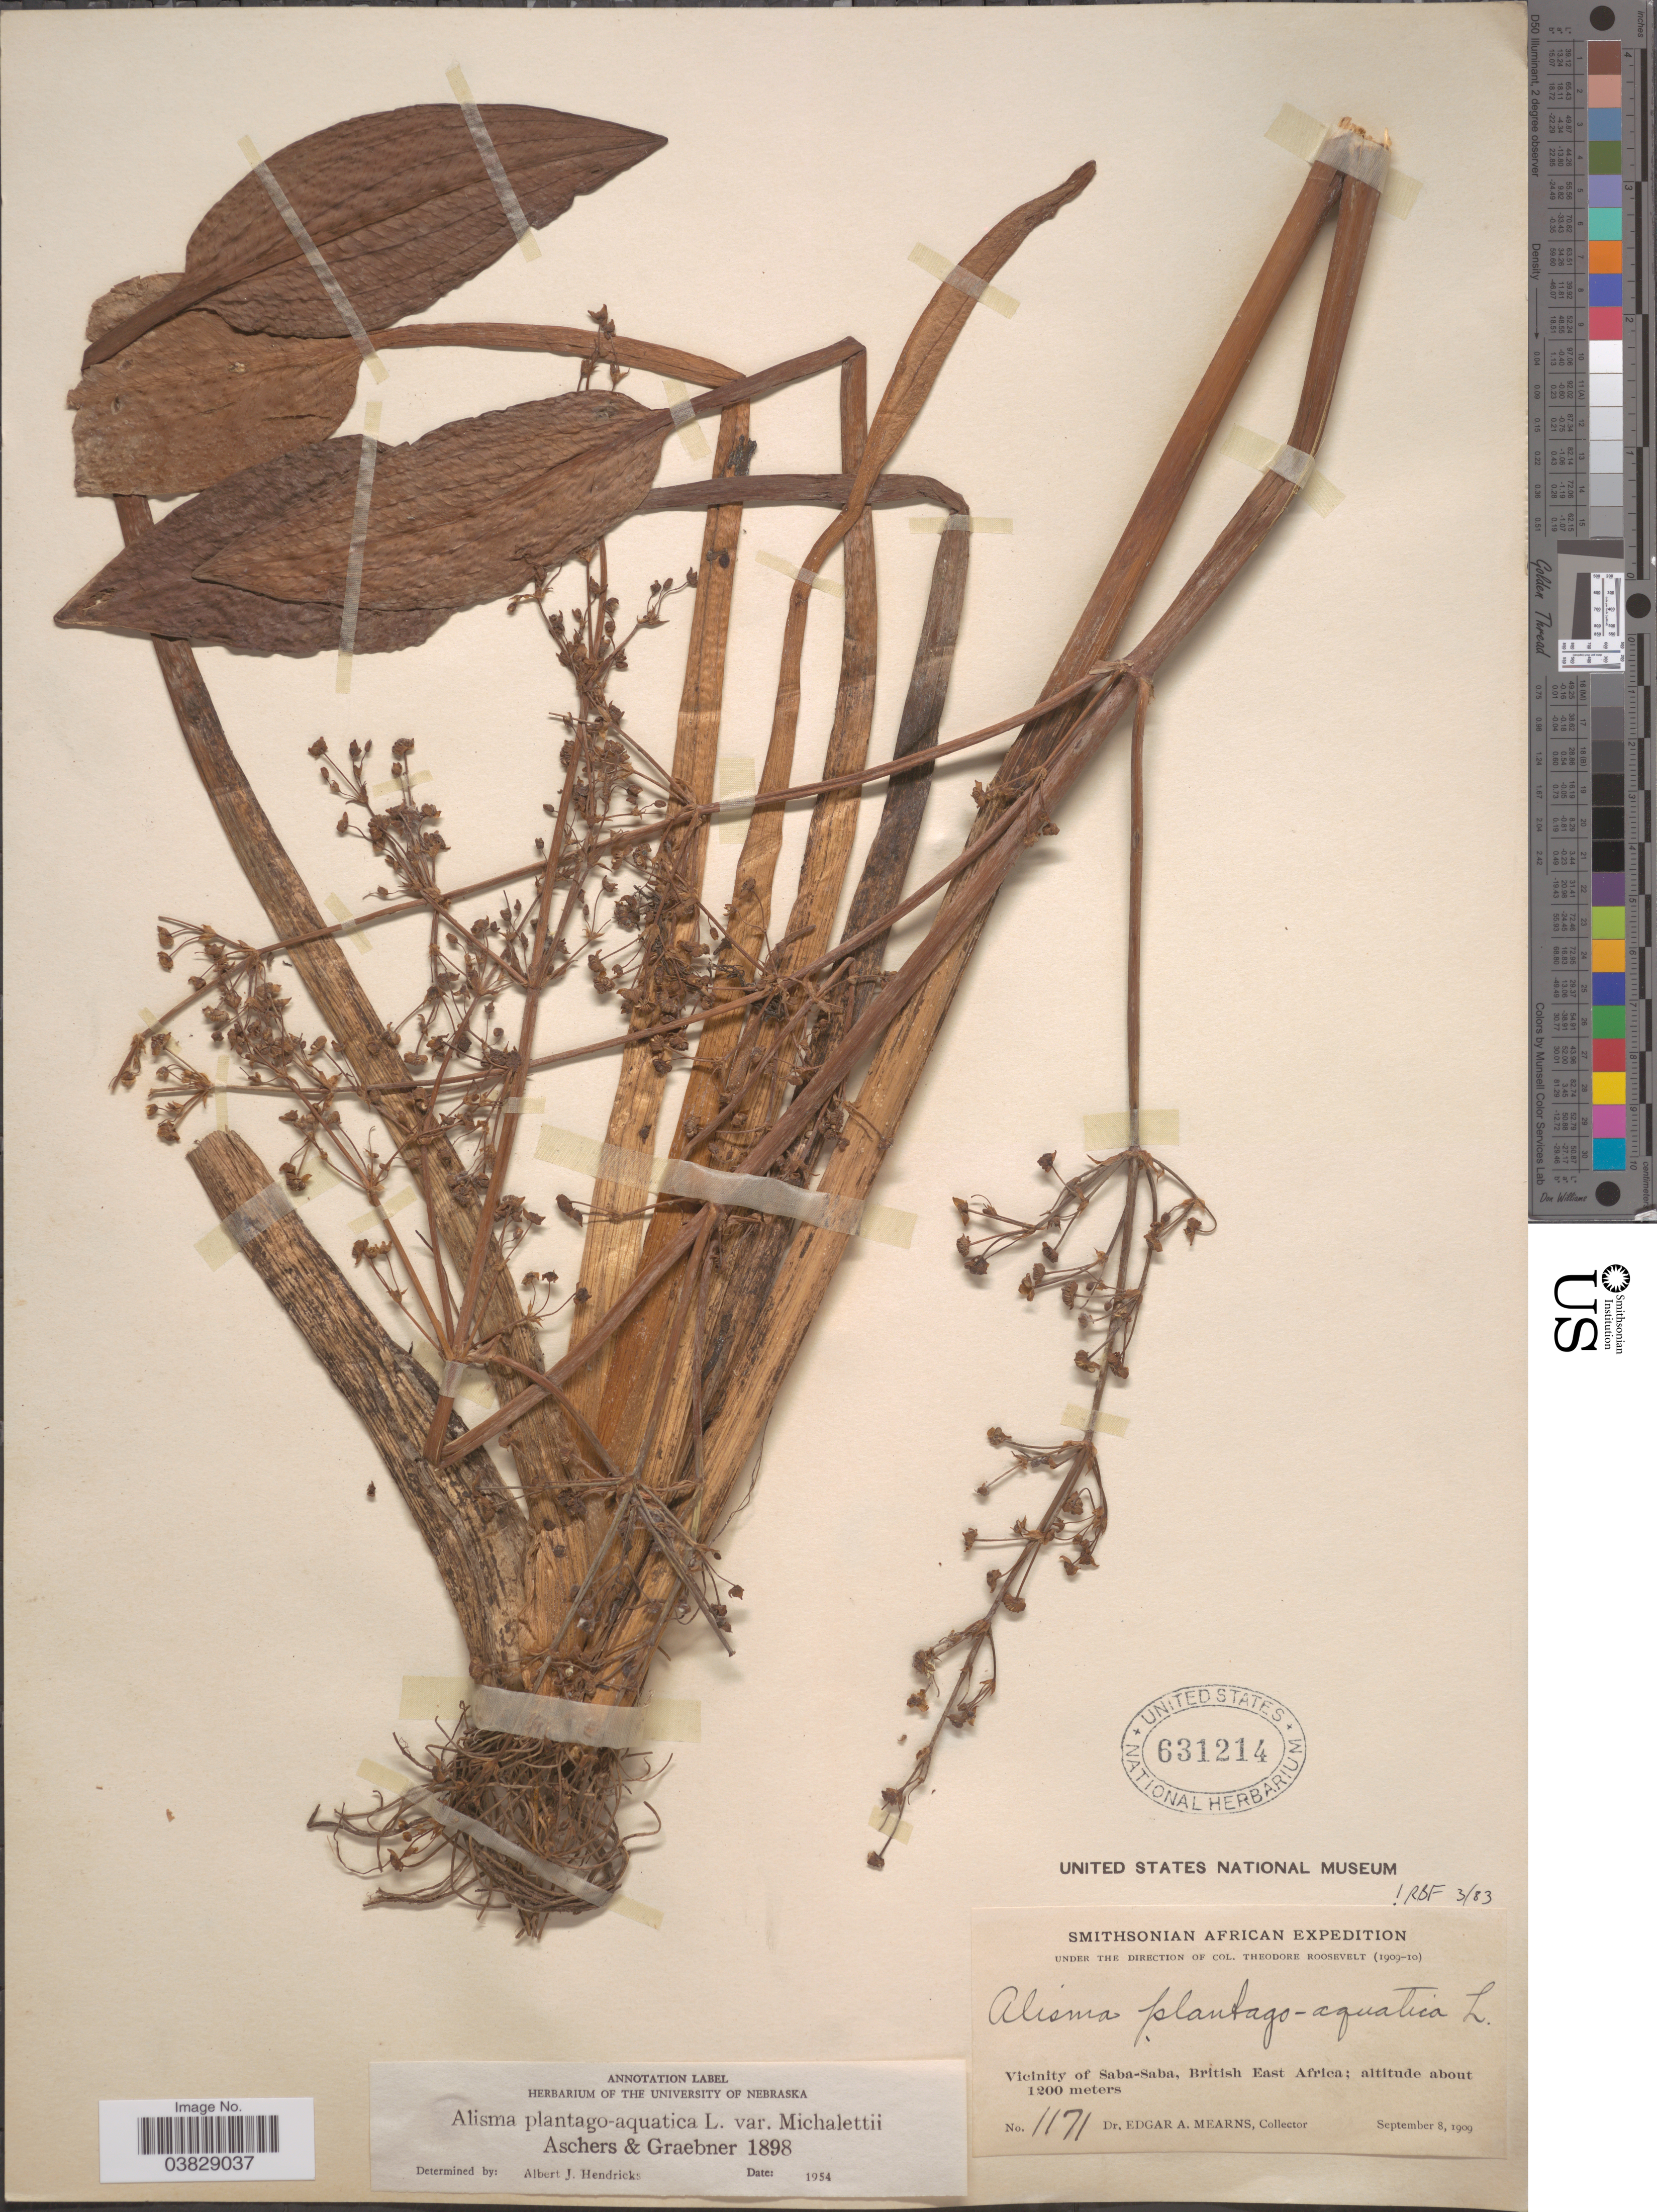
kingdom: Plantae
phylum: Tracheophyta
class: Liliopsida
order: Alismatales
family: Alismataceae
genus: Alisma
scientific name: Alisma plantago-aquatica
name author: L.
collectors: E. A. Mearns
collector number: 1171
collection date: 1909-09-08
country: Kenya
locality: Vicinity of Saba-Saba, British East Africa.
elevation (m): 1200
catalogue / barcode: US 631214